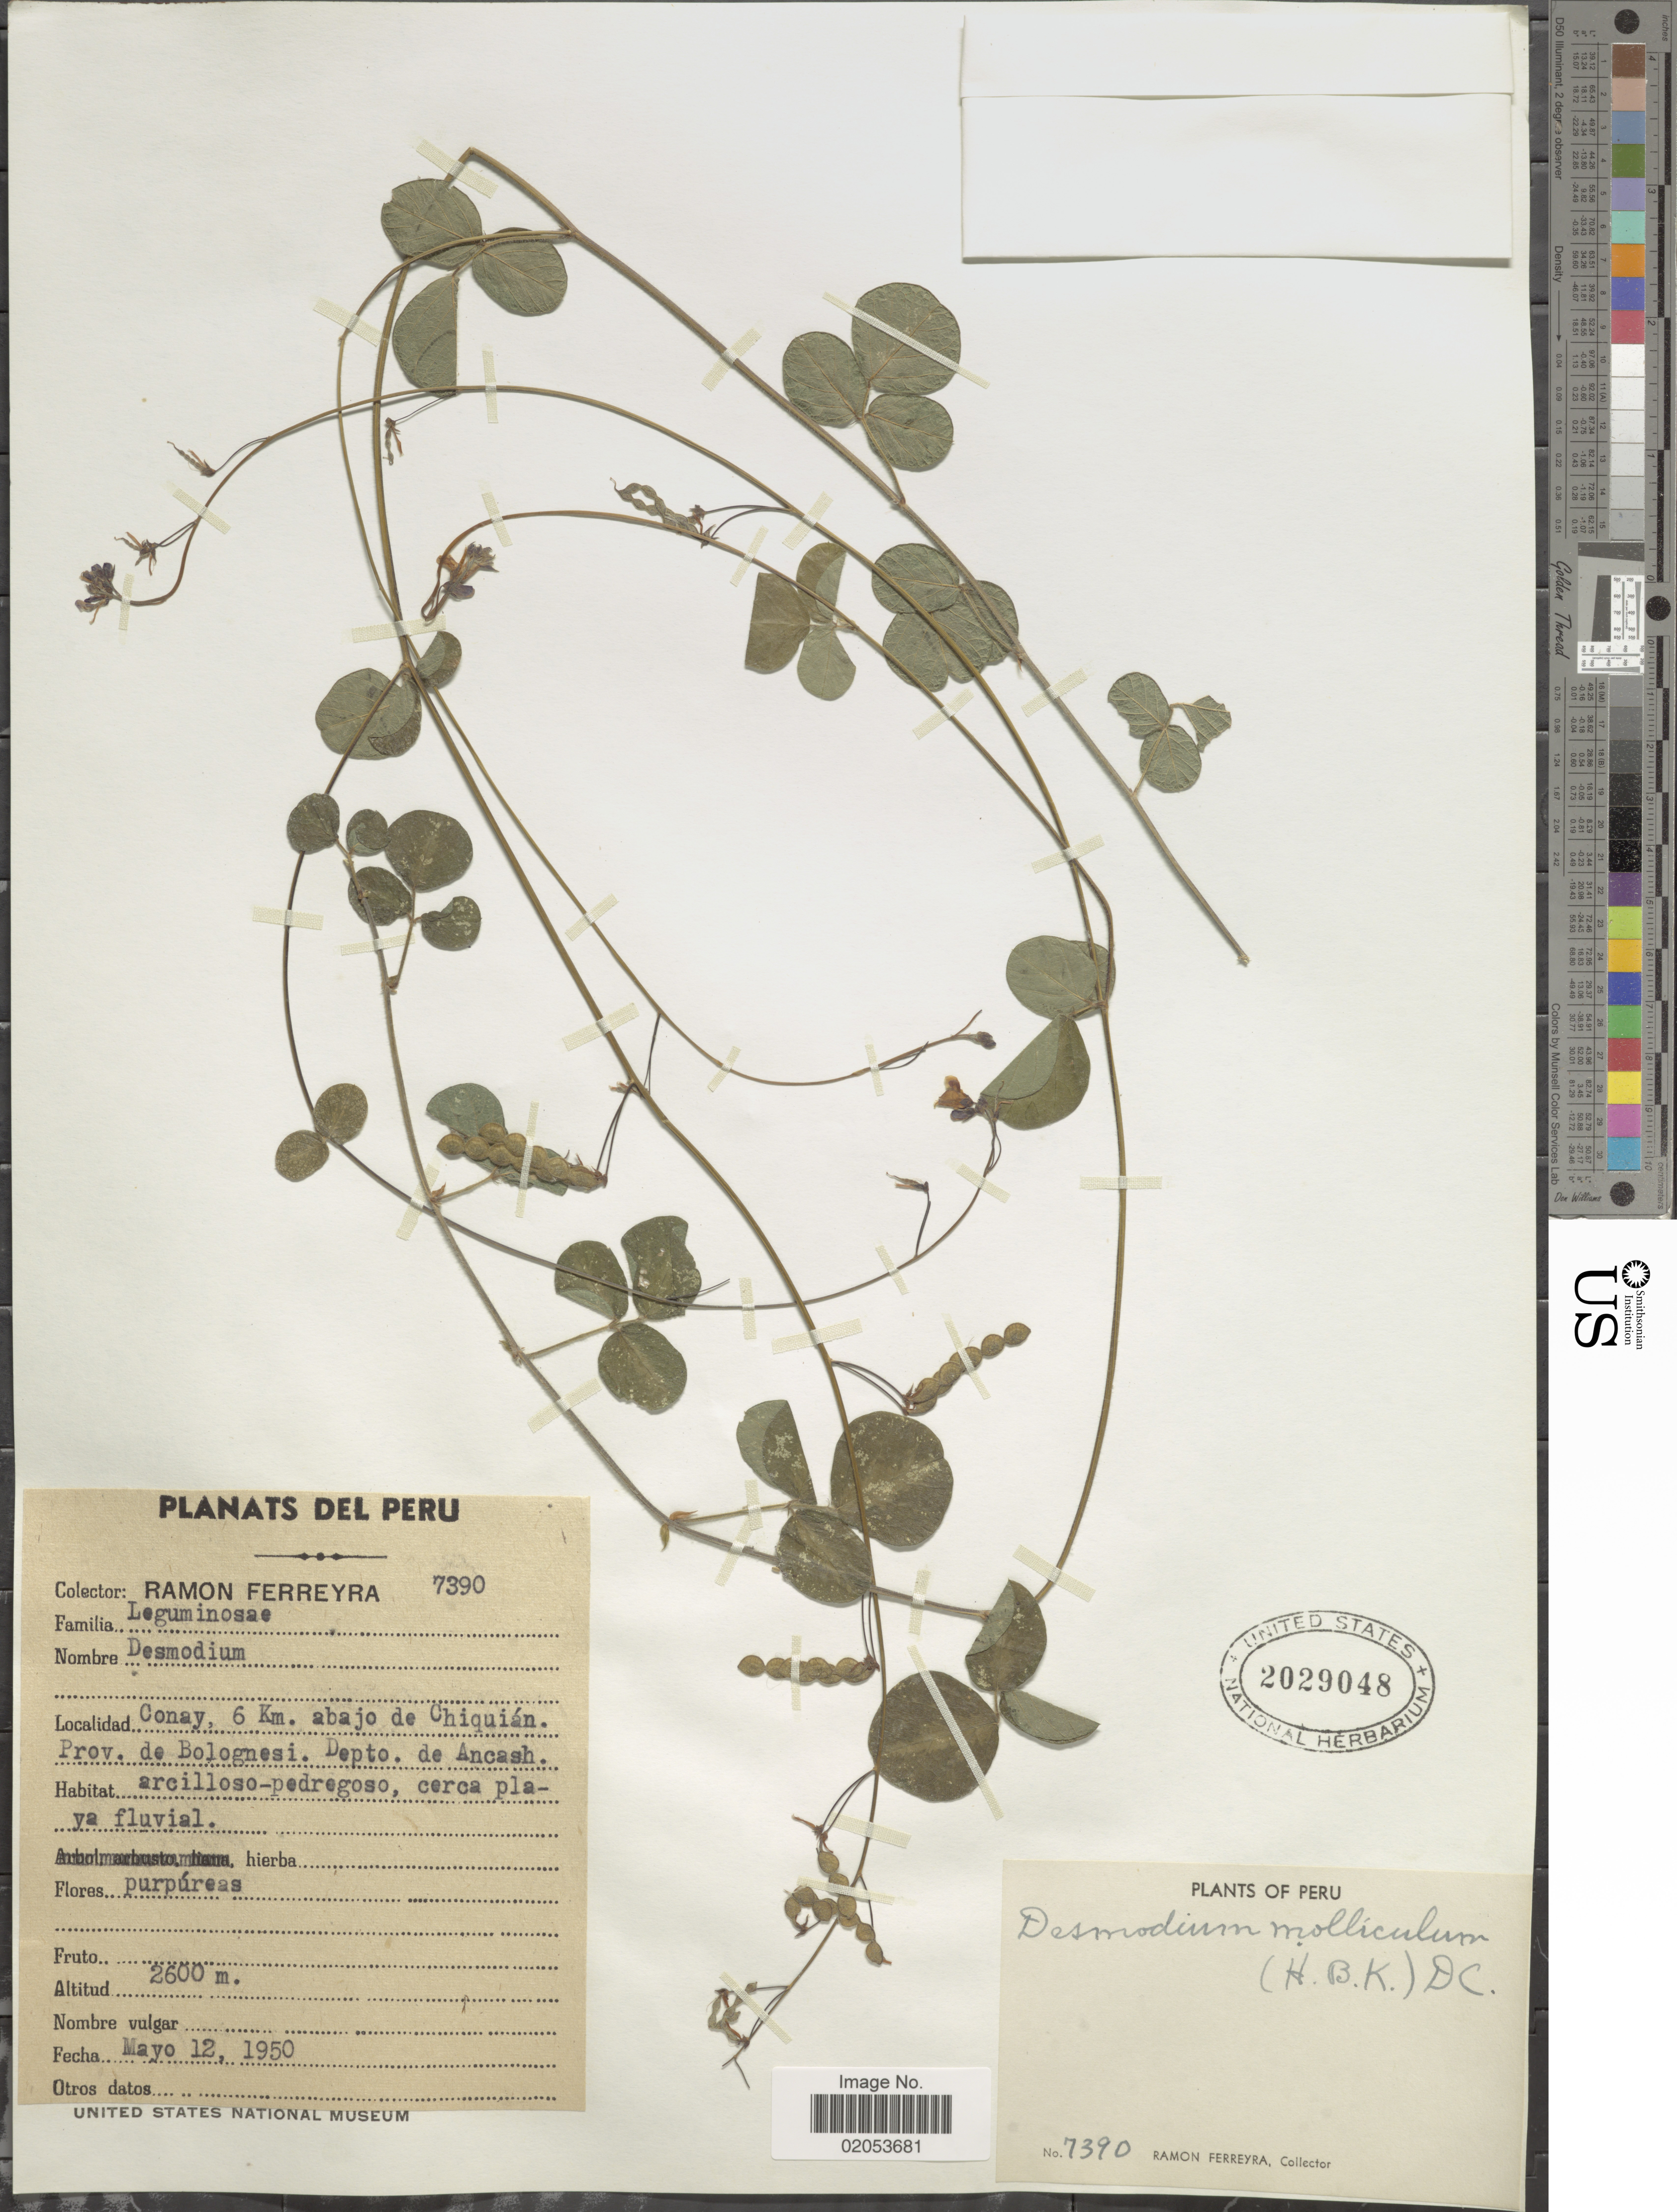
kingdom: Plantae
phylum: Tracheophyta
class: Magnoliopsida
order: Fabales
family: Fabaceae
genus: Desmodium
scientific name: Desmodium molliculum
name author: (Kunth) DC.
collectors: R. A. Ferreyra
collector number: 7390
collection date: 1950-05-12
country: Peru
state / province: Ancash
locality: Conay, 6 km. abajo de Chiquian, Prov. de Bolognesi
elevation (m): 2600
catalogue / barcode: US 2029048